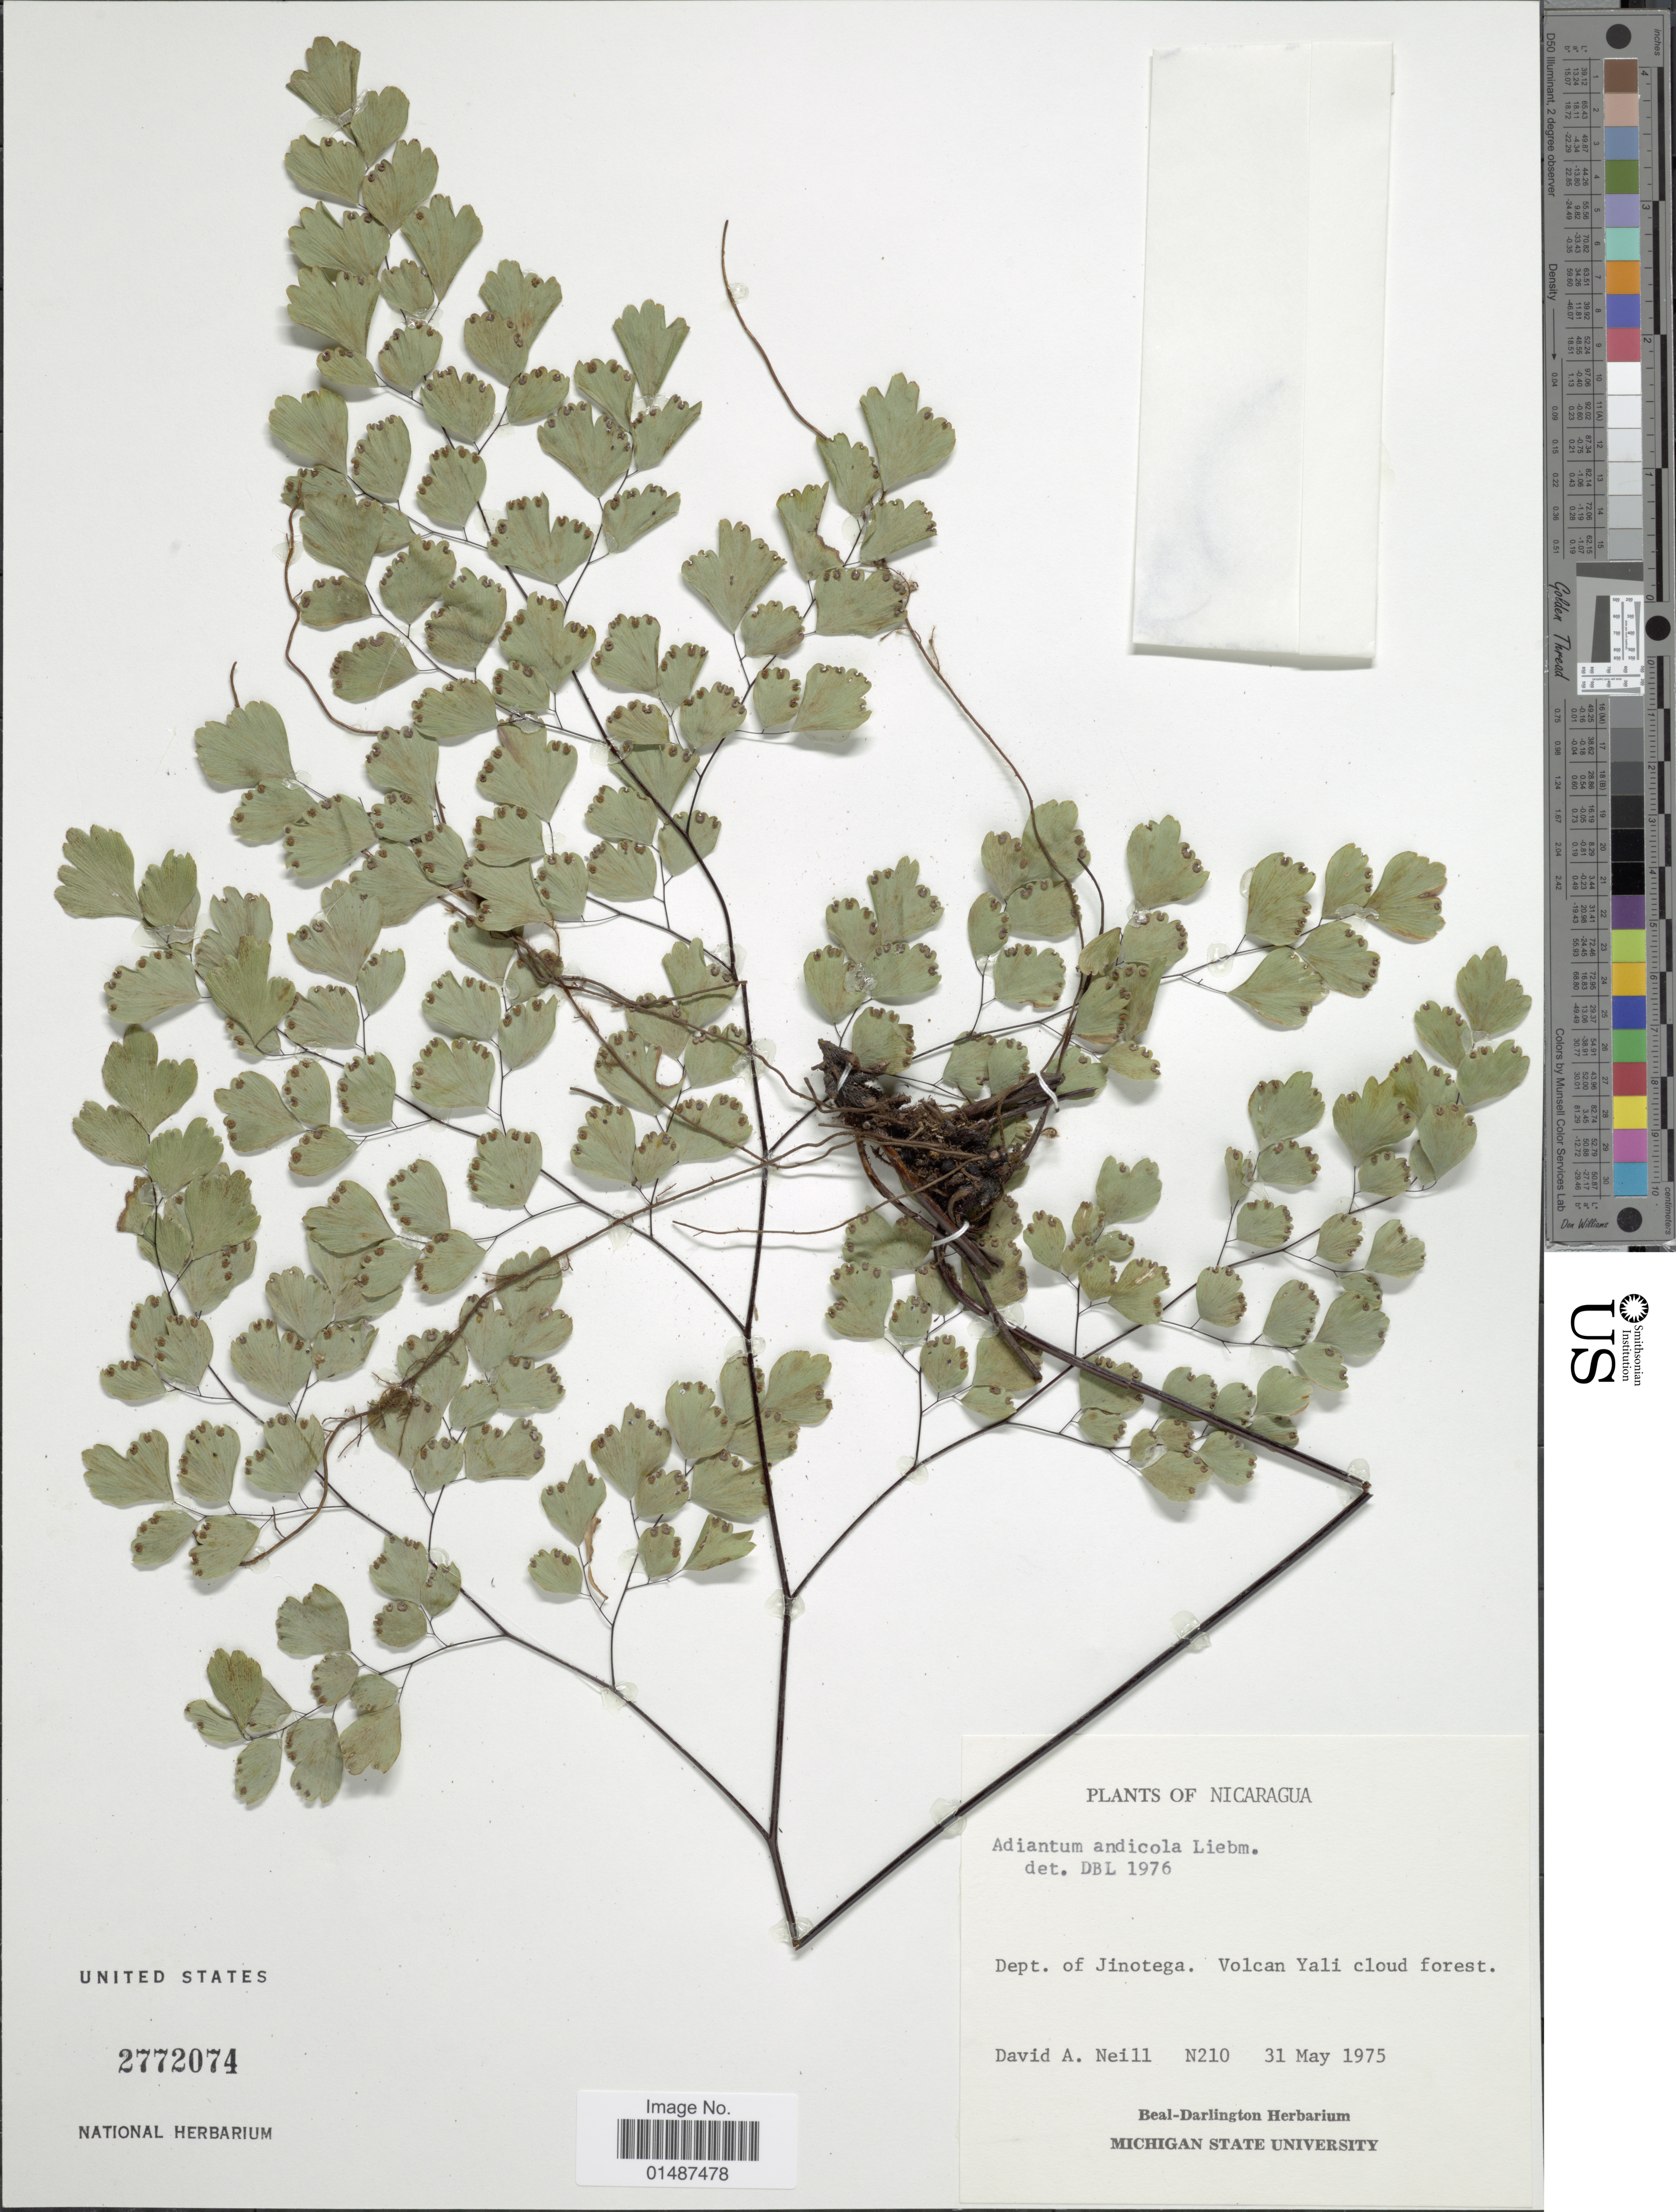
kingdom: Plantae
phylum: Tracheophyta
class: Polypodiopsida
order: Polypodiales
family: Pteridaceae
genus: Adiantum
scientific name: Adiantum andicola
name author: Liebm.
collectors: D. A. Neill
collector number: N210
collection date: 1975-05-31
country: Nicaragua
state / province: Jinotega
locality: Volcan Yali cloud forest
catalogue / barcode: US 2772074